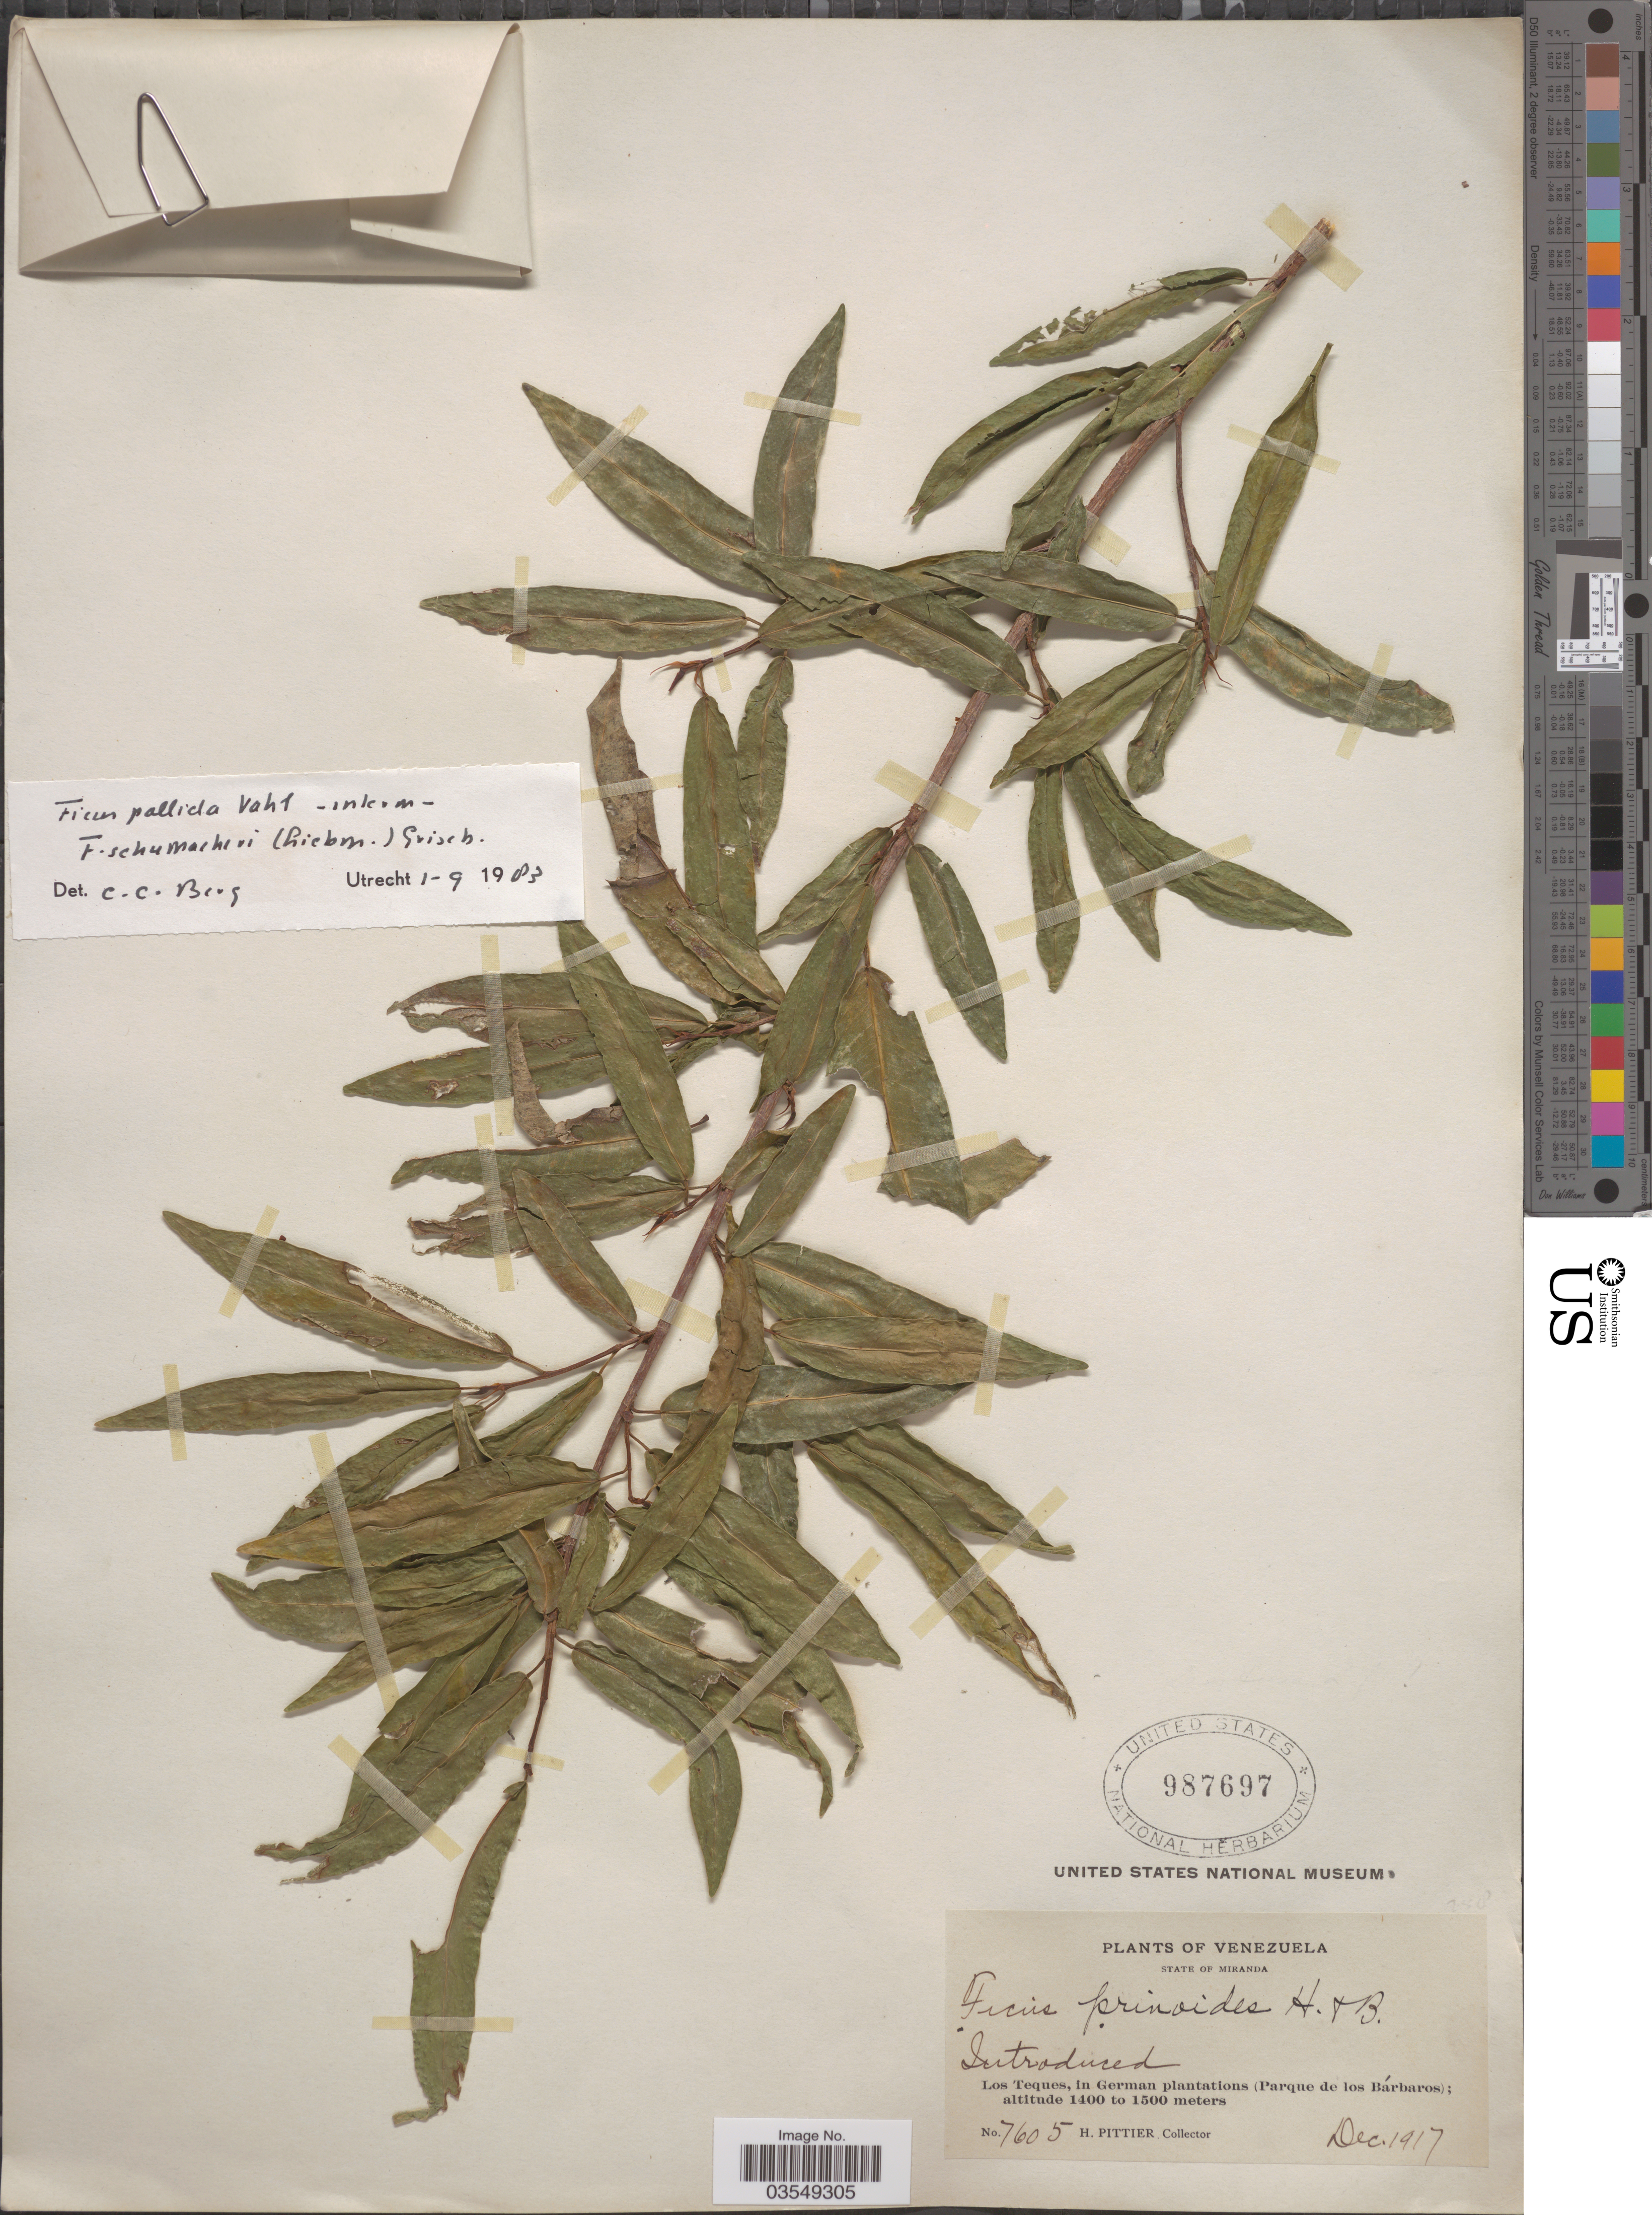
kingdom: Plantae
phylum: Tracheophyta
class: Magnoliopsida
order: Rosales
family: Moraceae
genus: Ficus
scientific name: Ficus schumacheri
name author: (Liebm.) Griseb.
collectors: H. F. Pittier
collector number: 7605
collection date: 1917-12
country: Venezuela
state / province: Miranda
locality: Los Teques, in German plantations (Parque de los Bárbados).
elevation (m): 1400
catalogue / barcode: US 987697